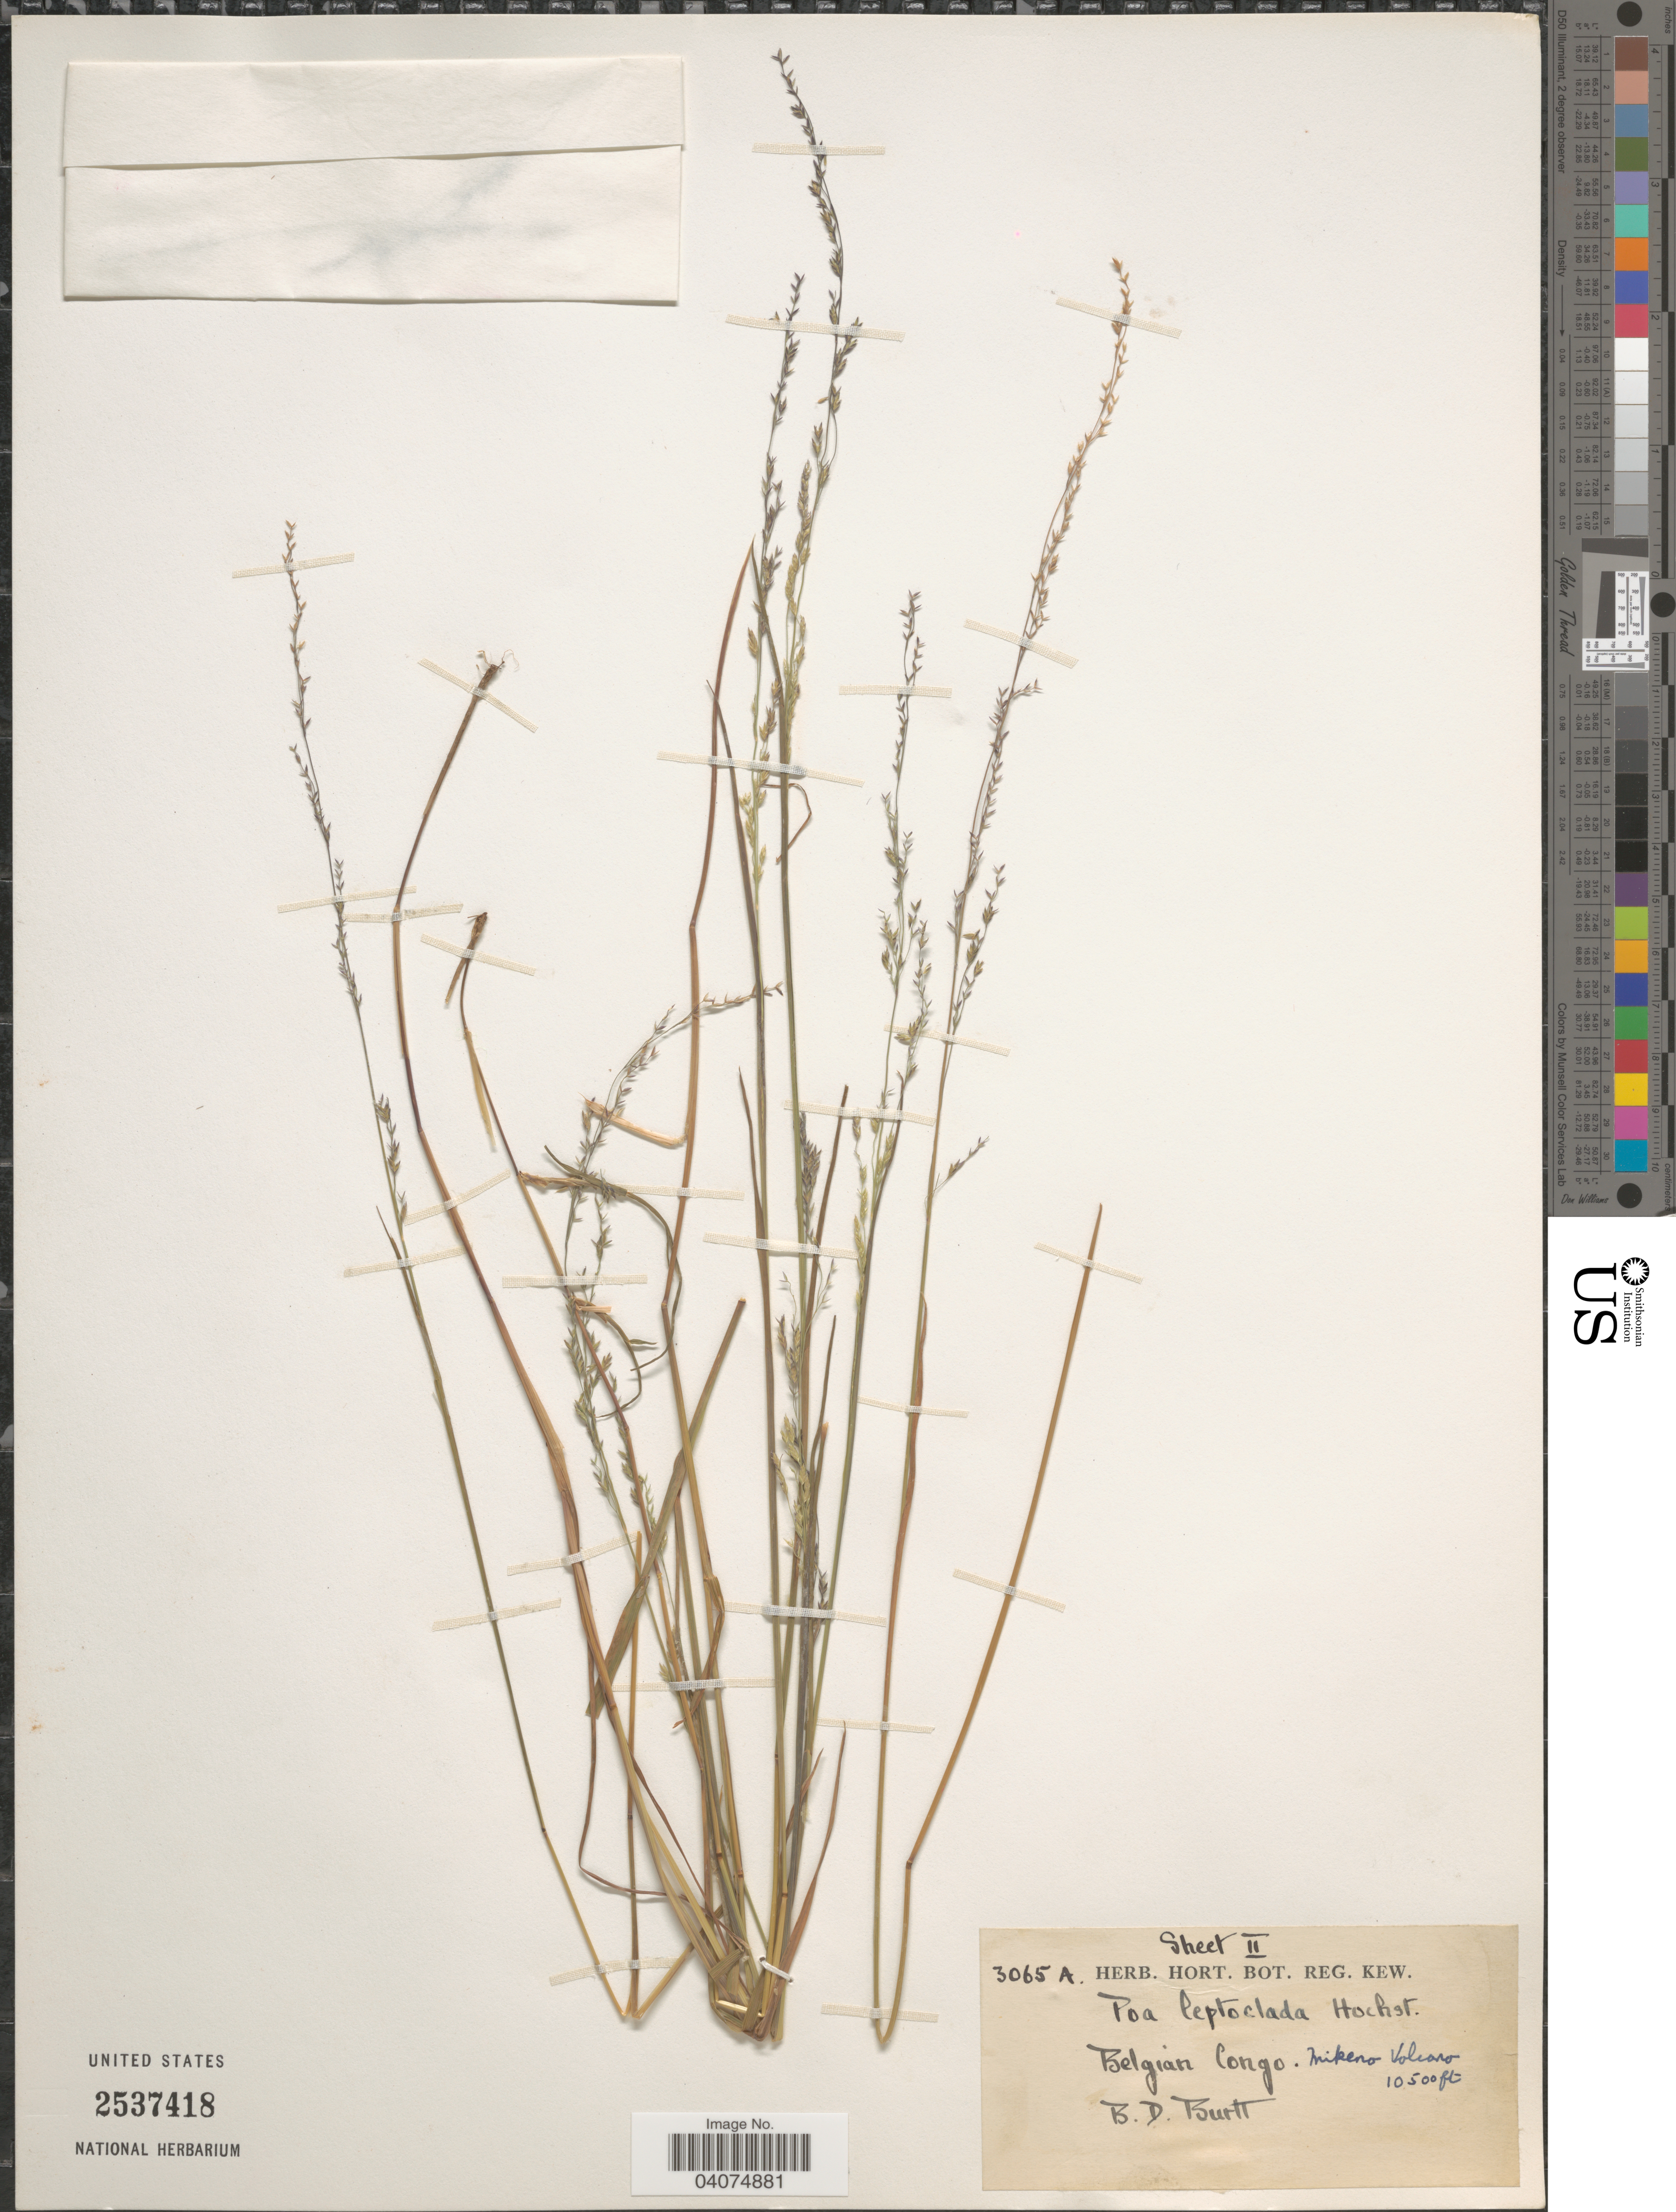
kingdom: Plantae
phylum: Tracheophyta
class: Liliopsida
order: Poales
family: Poaceae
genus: Poa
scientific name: Poa leptoclada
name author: Hochst. ex A. Rich.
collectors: B. D. Burtt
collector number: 3065A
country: Congo, Democratic Republic of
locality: Belgian Congo. Mikeno Volcano.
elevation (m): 3200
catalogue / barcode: US 2537418